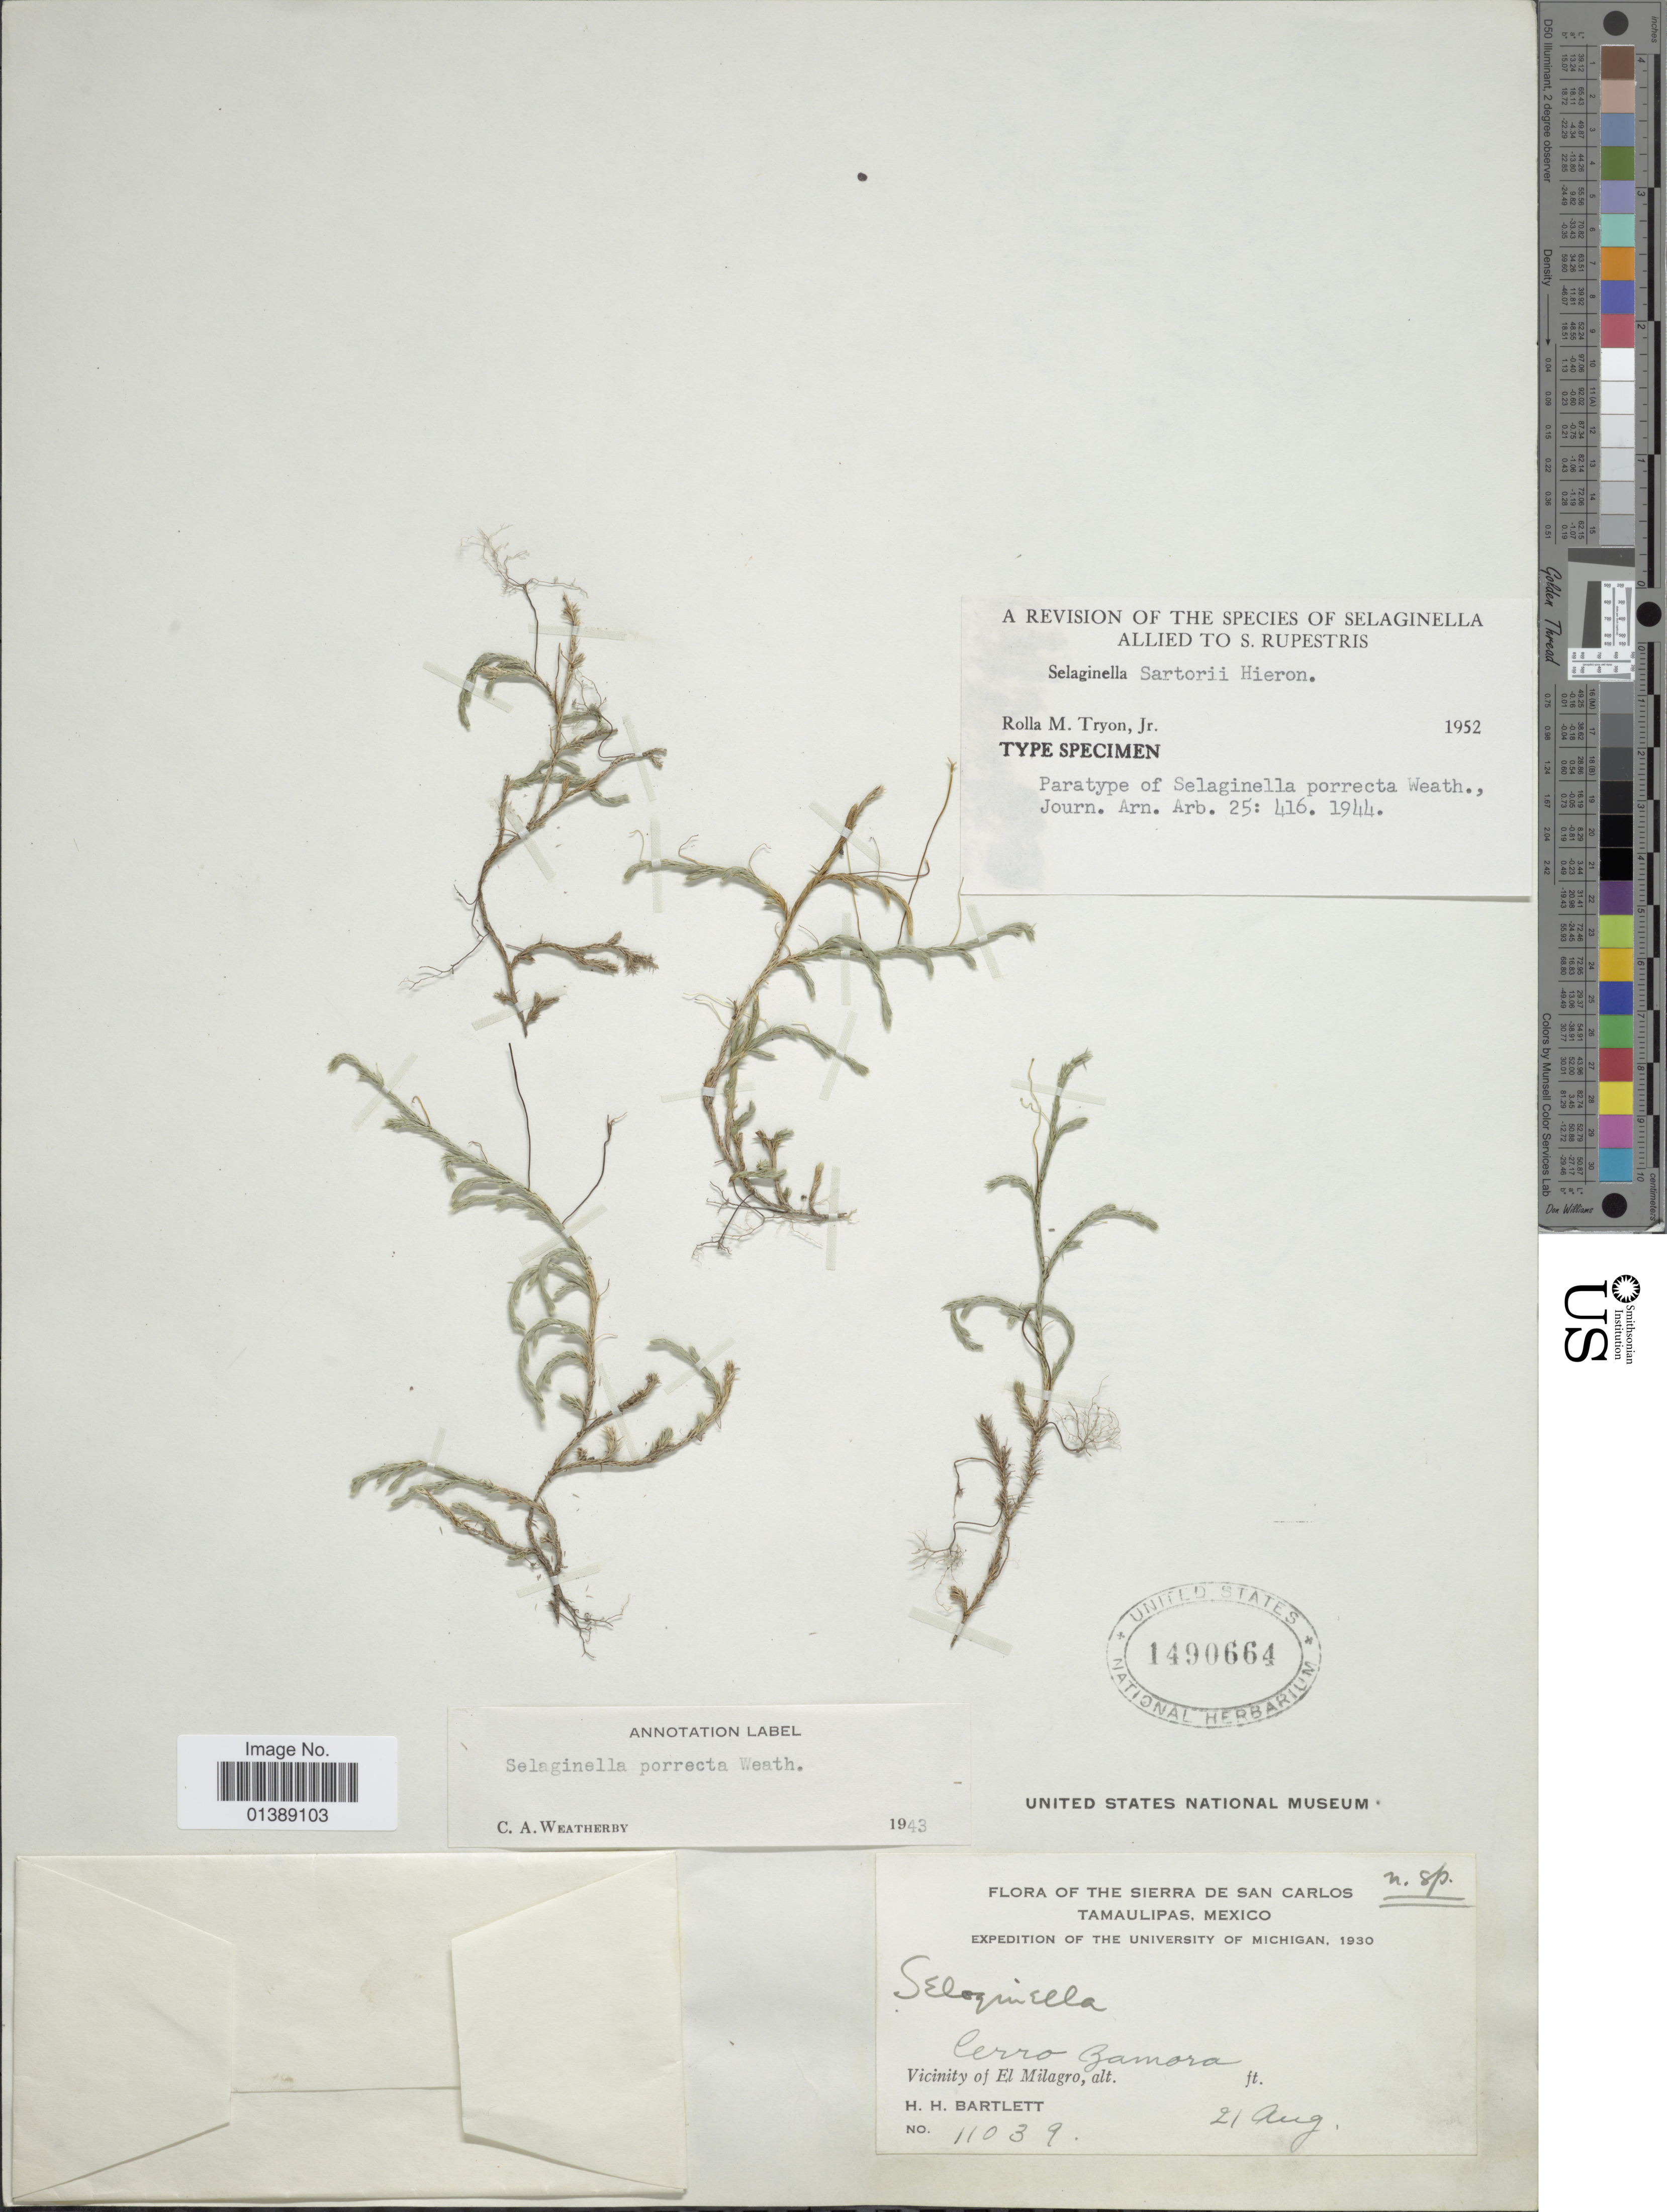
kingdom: Plantae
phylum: Tracheophyta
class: Lycopodiopsida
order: Selaginellales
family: Selaginellaceae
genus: Selaginella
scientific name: Selaginella sartorii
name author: Hieron.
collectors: H. H. Bartlett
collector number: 11039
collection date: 1930-08-21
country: Mexico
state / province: Tamaulipas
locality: The Sierra de San Carlos, Cerro Zamora, Vicinity of El Milagro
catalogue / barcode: US 1490664